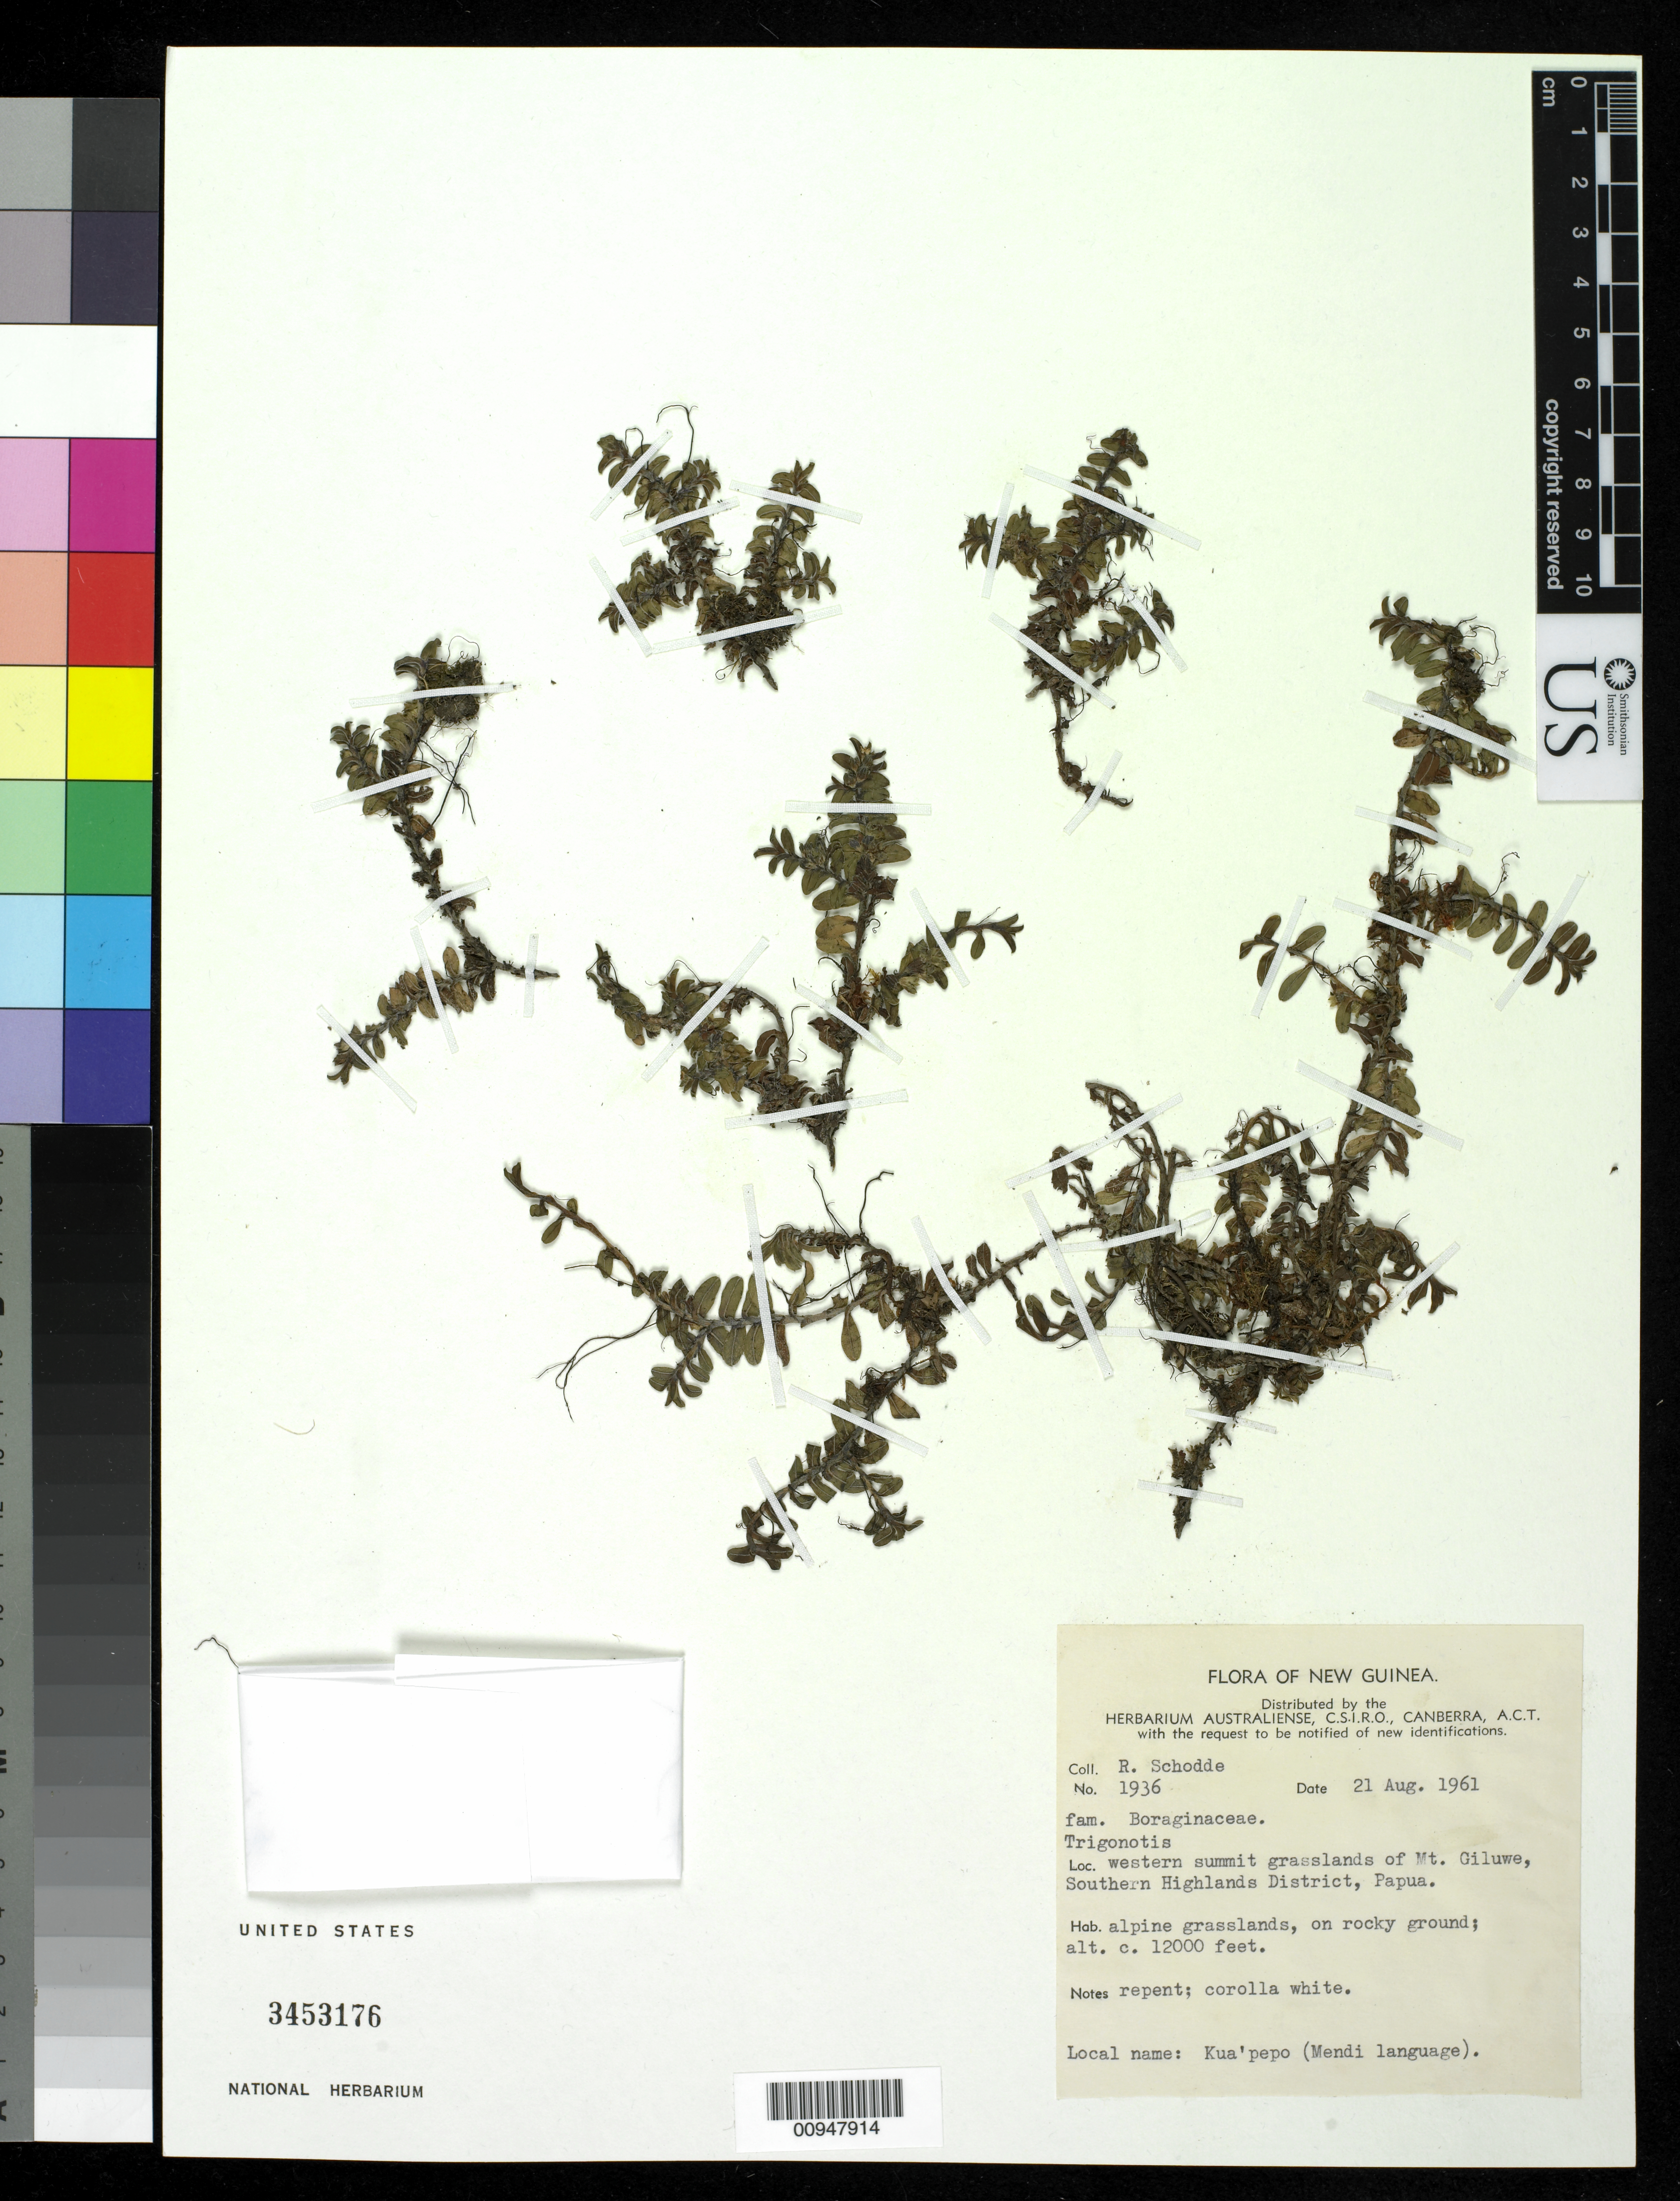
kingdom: Plantae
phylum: Tracheophyta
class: Magnoliopsida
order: Boraginales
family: Boraginaceae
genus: Trigonotis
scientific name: Trigonotis sp.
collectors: R. Schodde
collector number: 1936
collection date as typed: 21 Aug 1961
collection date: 1961-08-21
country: Papua New Guinea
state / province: Southern Highlands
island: New Guinea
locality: W. summit grasslands of Mt. Giluwe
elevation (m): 12000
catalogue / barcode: US 3453176